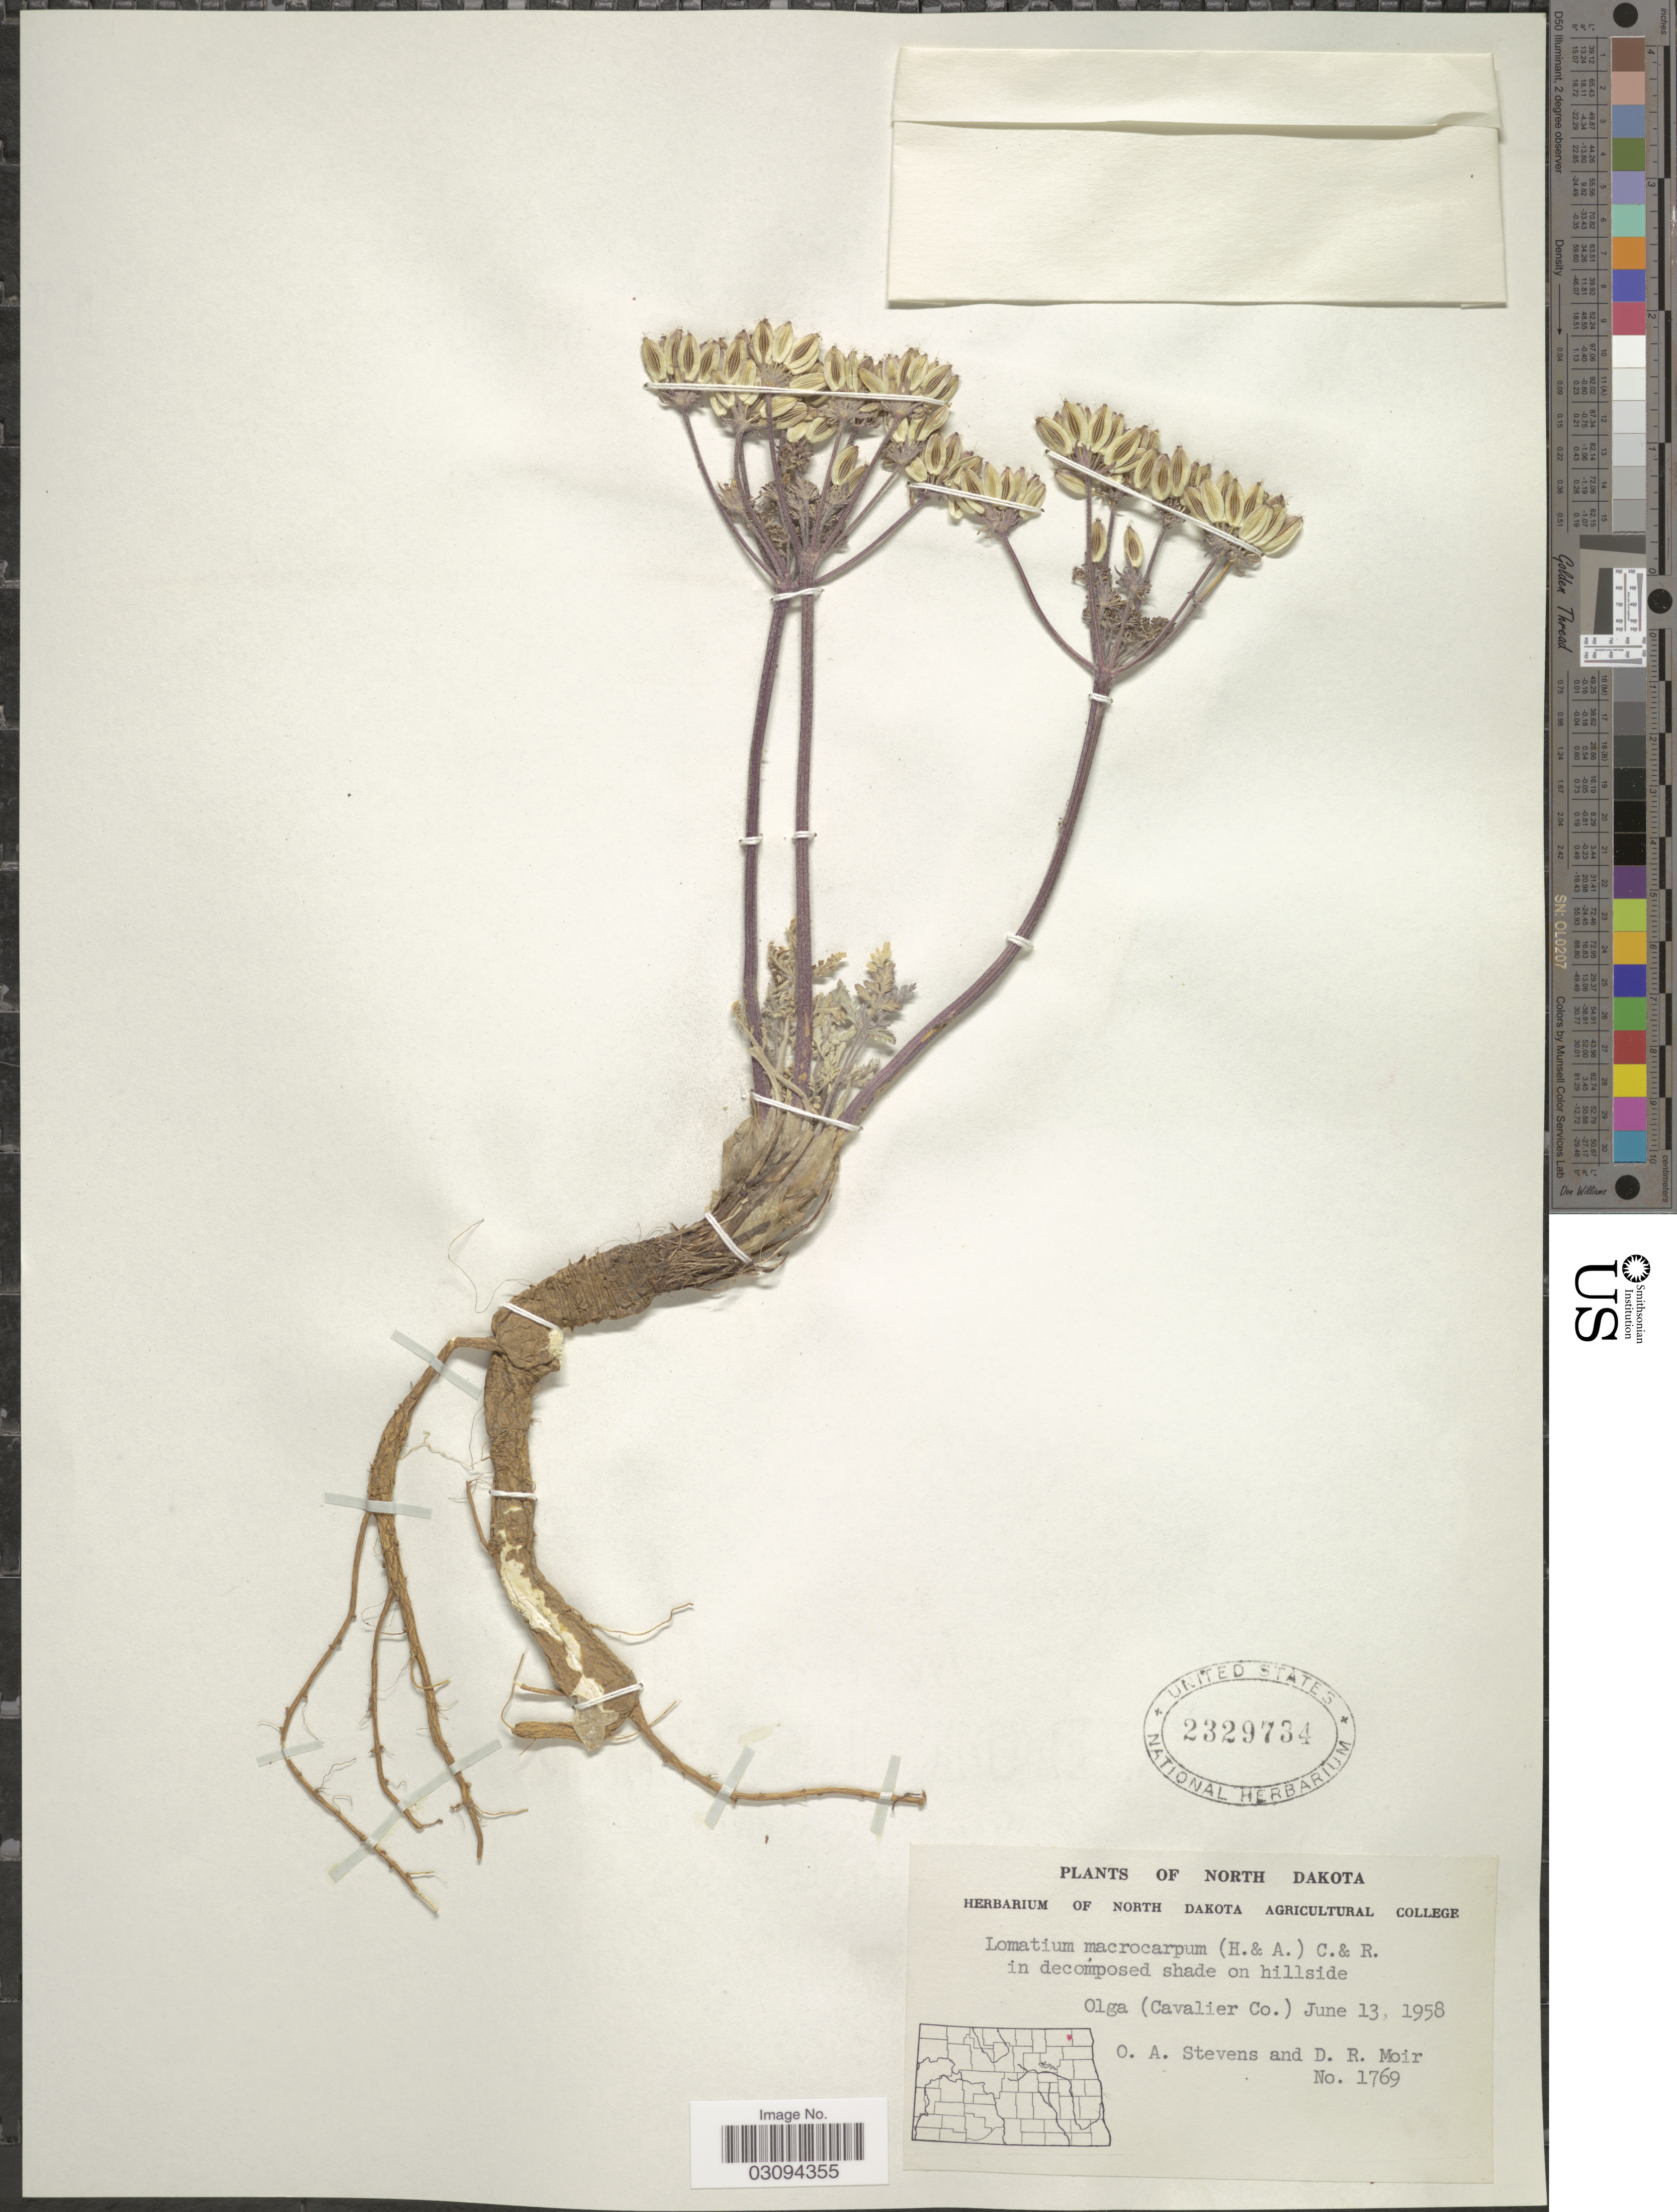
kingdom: Plantae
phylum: Tracheophyta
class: Magnoliopsida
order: Apiales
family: Apiaceae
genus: Lomatium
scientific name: Lomatium macrocarpum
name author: (Hook. et al.) J.M. Coult. & Rose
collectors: O. A. Stevens & D. Moir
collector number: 1769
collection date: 1958-06-13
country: United States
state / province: North Dakota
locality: Olga (Cavalier Co.).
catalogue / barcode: US 2329734